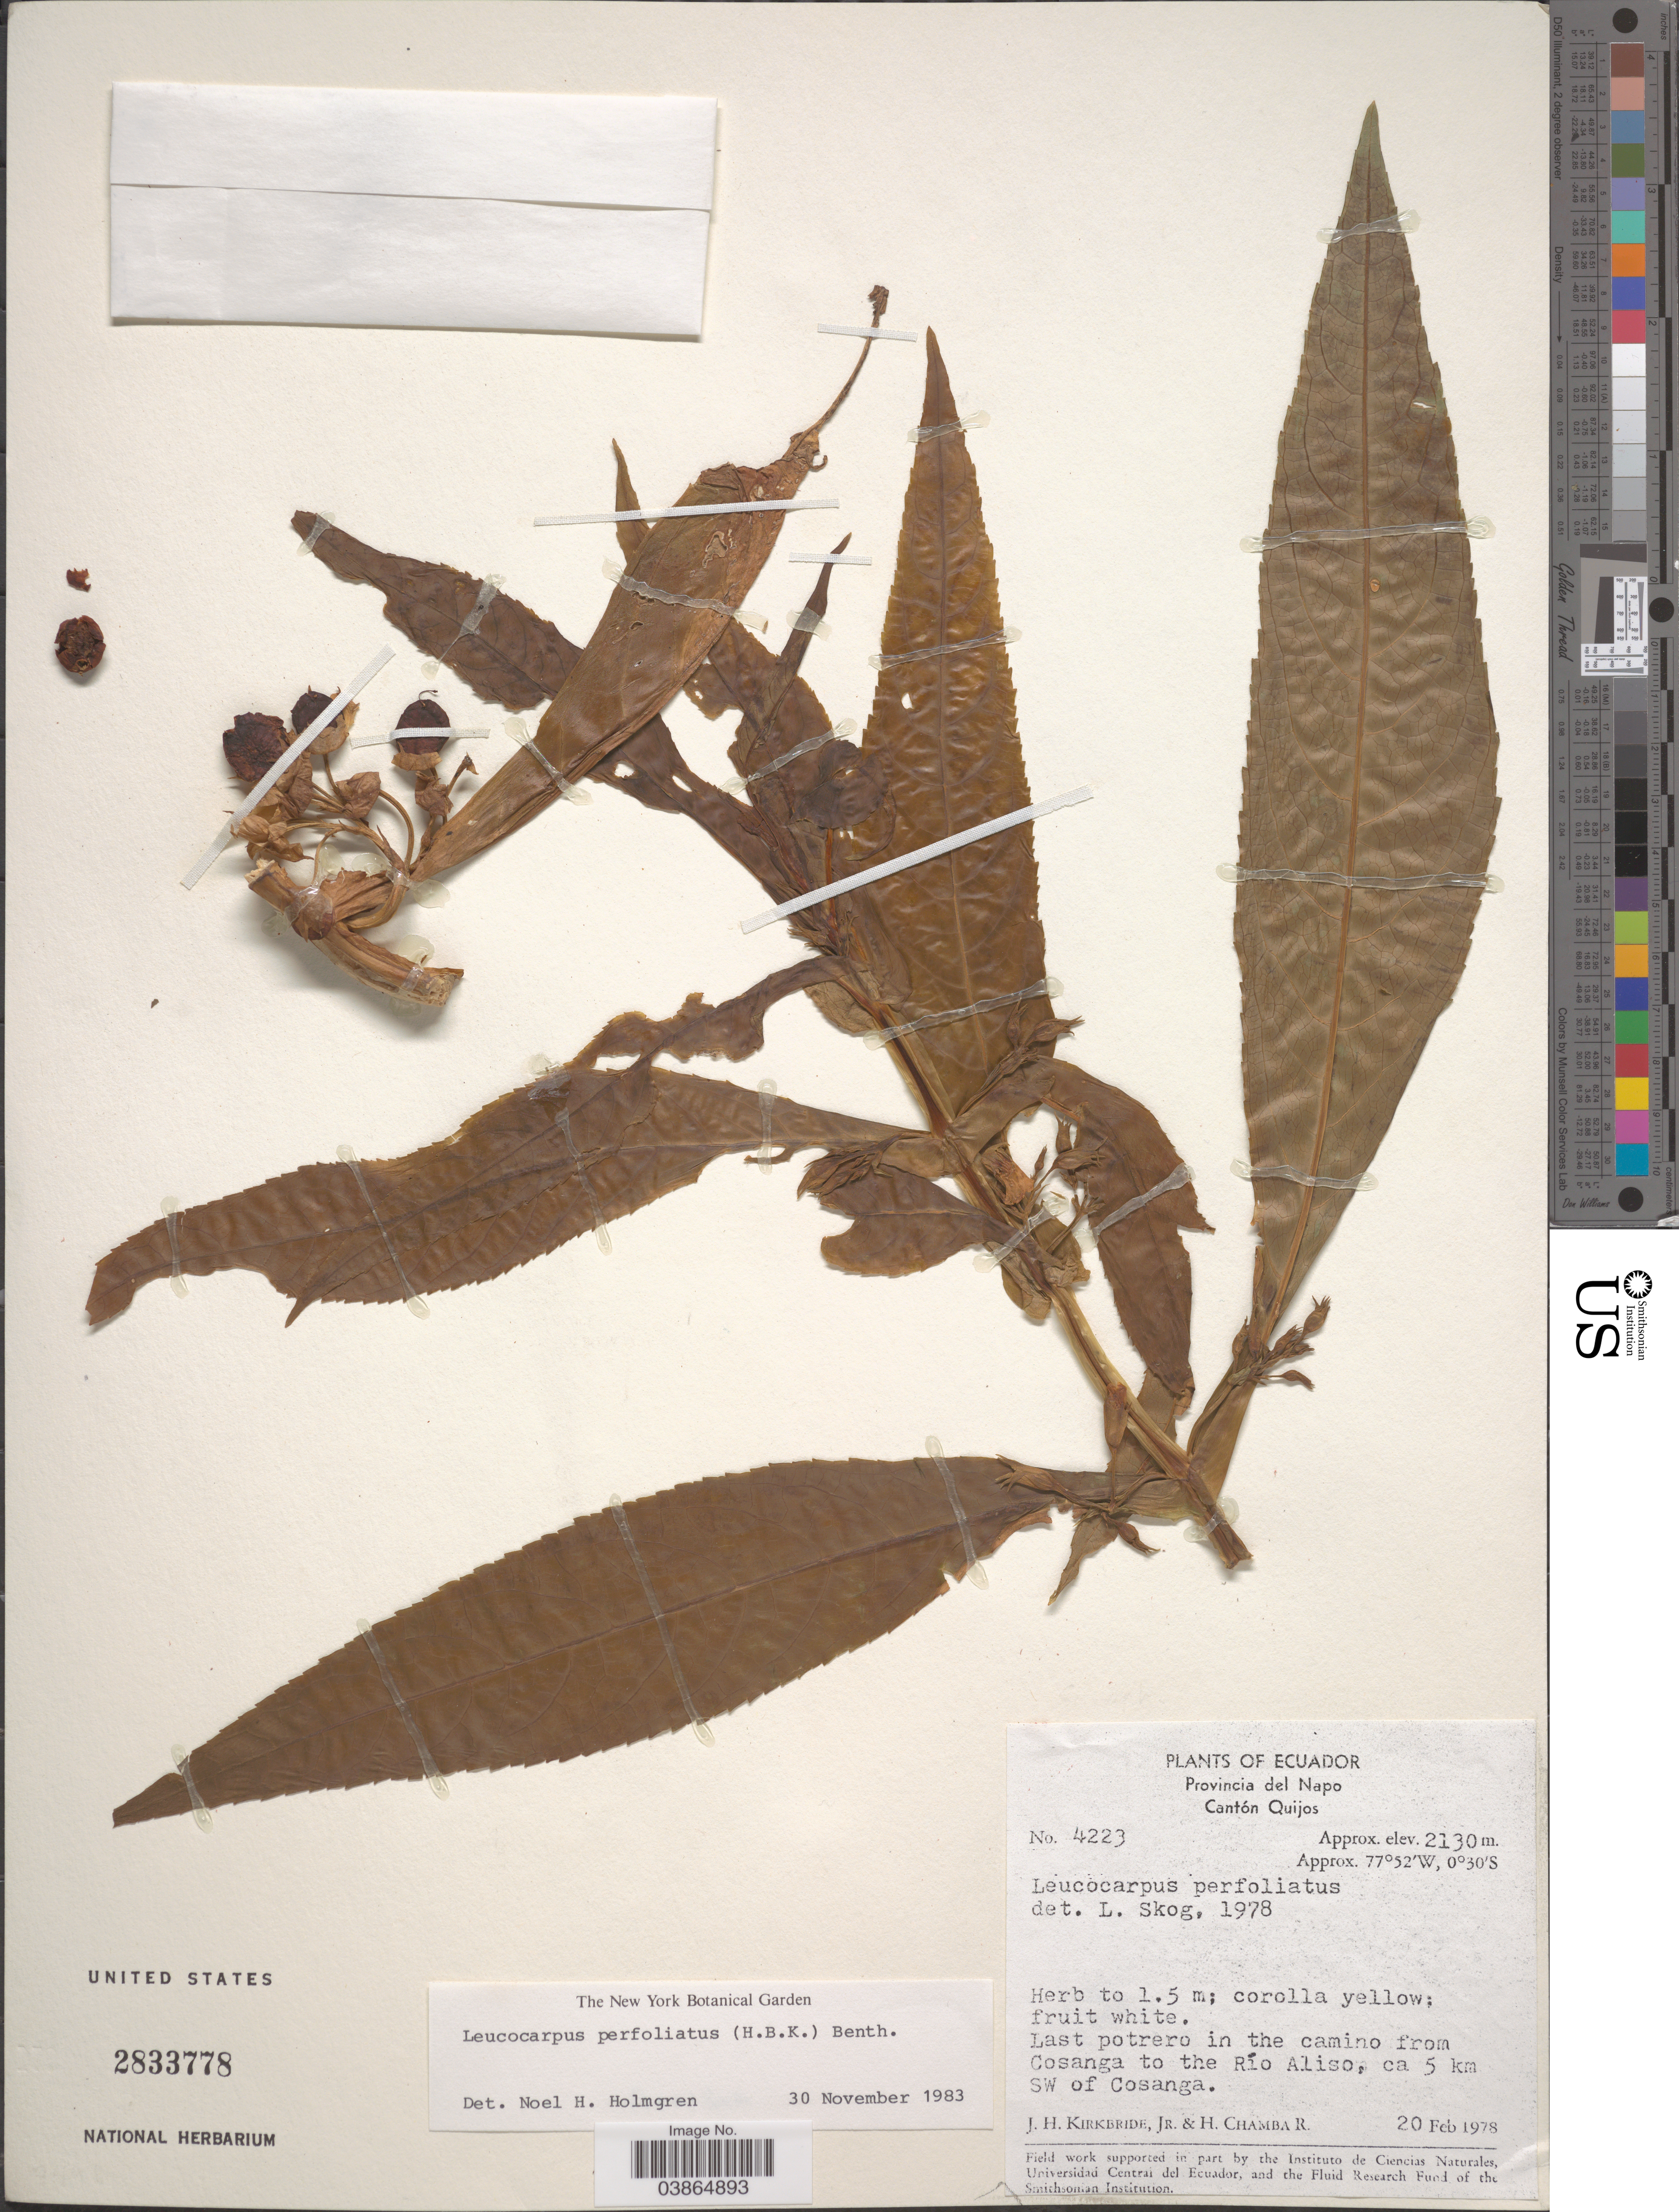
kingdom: Plantae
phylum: Tracheophyta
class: Magnoliopsida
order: Lamiales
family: Phrymaceae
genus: Leucocarpus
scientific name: Leucocarpus perfoliatus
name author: (Kunth) Benth.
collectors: J. H. Kirkbride & H. Chamba R.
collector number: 4223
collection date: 1978-02-20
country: Ecuador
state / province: Napo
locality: Cantón Quijos. In the camino from Cosanga to the Río Aliso, ca 5 km SW of Cosanga.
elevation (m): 2130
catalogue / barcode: US 2833778